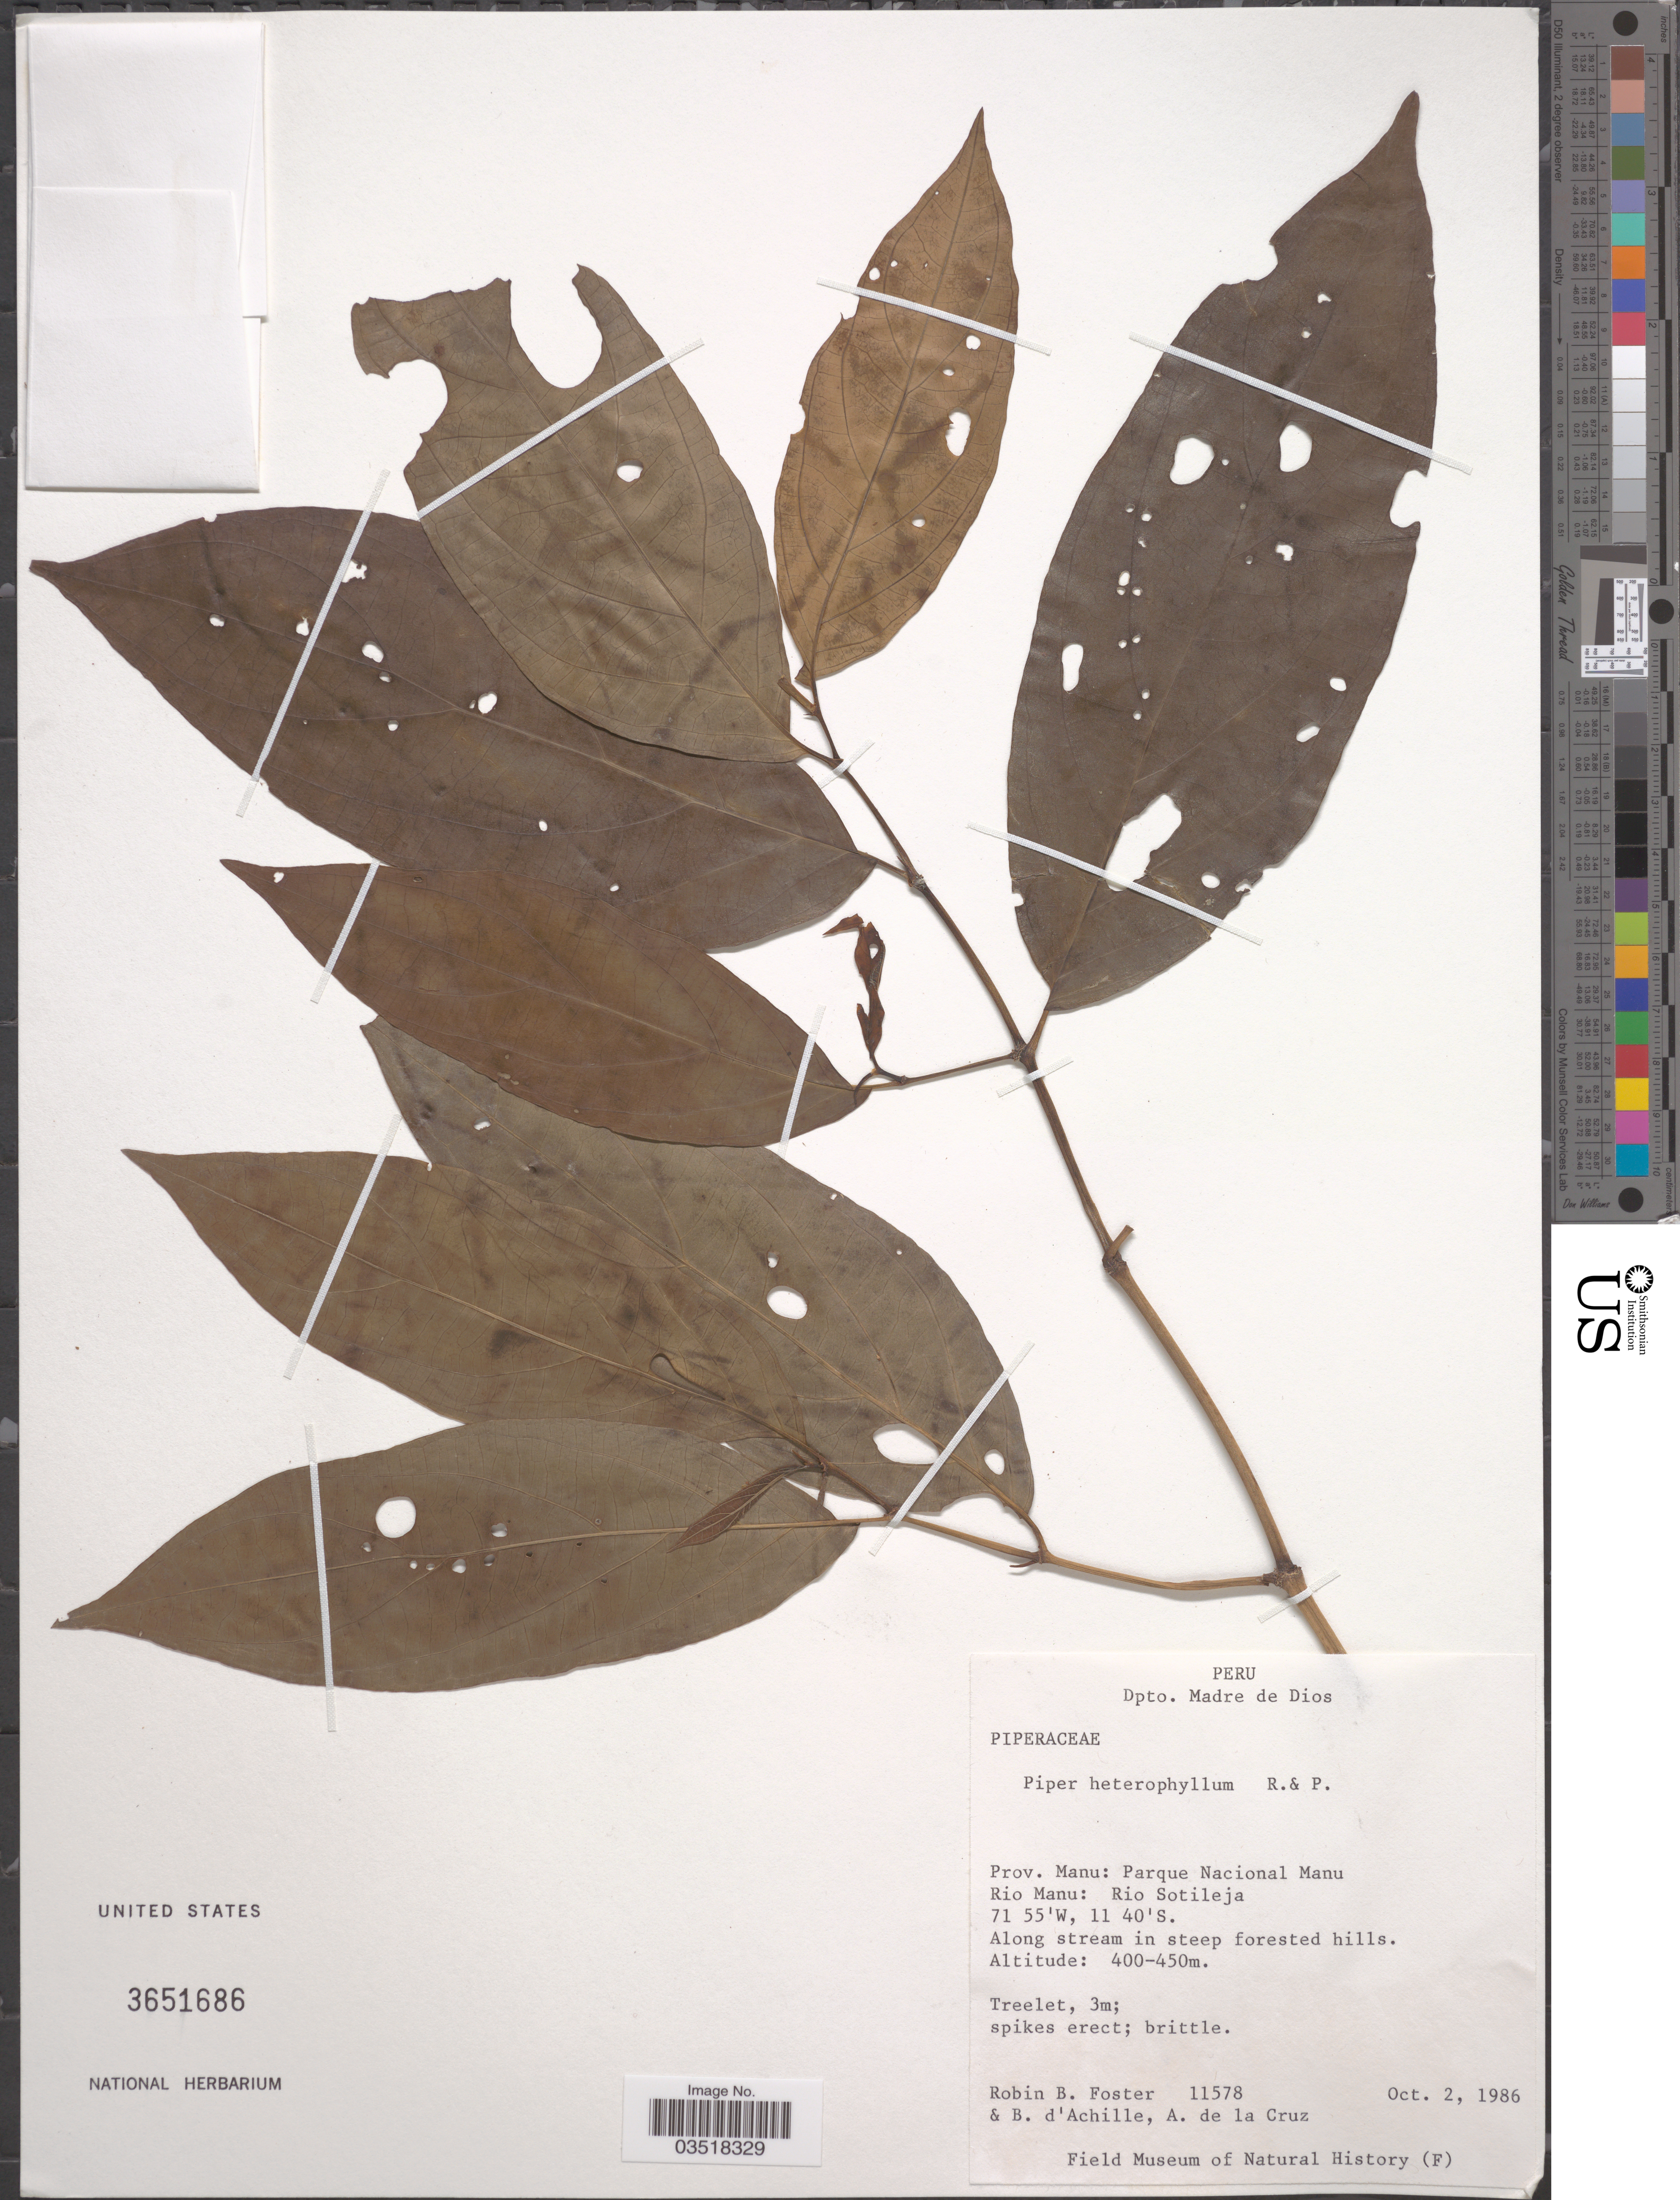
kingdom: Plantae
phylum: Tracheophyta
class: Magnoliopsida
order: Piperales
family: Piperaceae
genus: Piper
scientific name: Piper heterophyllum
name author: Ruiz & Pav.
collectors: R. B. Foster, B. d'Achille & A. de la Cruz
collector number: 11578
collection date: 1986-10-02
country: Peru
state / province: Madre de Dios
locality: Dpto. Madre de Dios. Prov. Manu: Parque Nacional Manu. Rio Manu: Rio Sotileja.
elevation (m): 400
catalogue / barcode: US 3651686